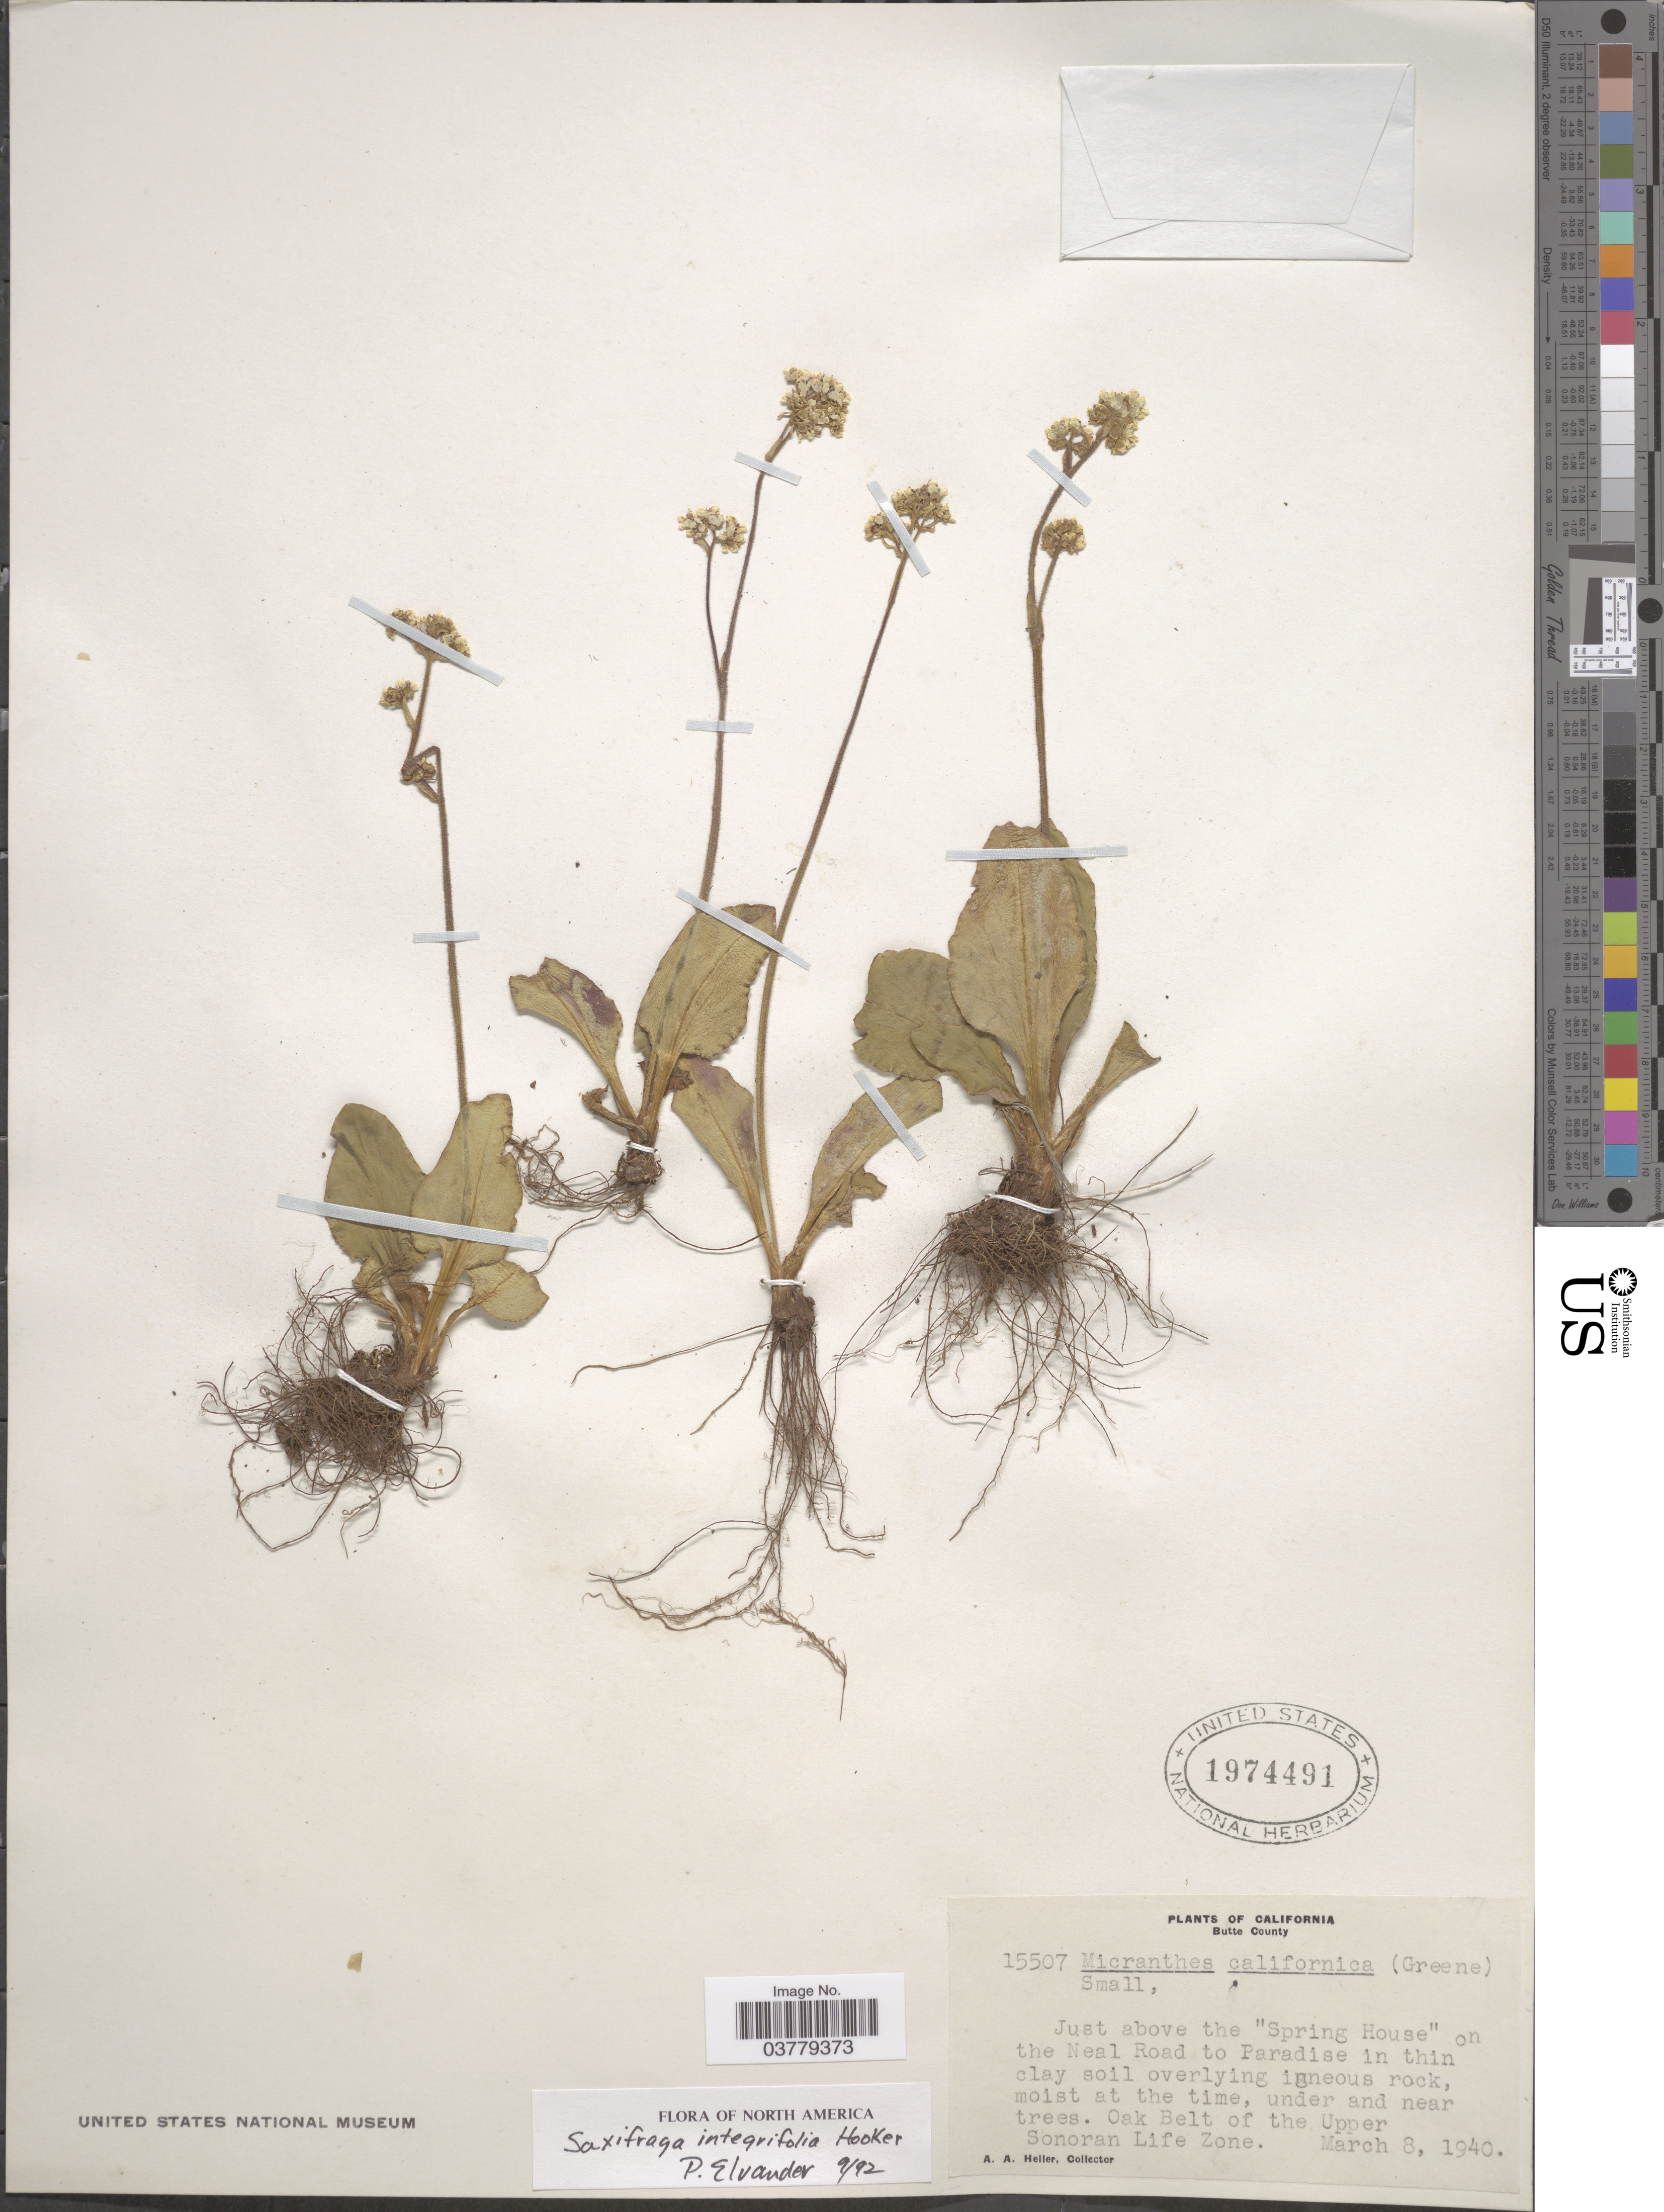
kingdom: Plantae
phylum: Tracheophyta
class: Magnoliopsida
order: Saxifragales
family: Saxifragaceae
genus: Micranthes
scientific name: Micranthes integrifolia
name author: (Hook.) Small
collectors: A. A. Heller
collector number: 15507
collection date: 1940-03-08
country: United States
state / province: California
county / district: Butte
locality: Butte County. Just above the "Spring House" on the Neal Road to Paradise. Oak Belt of the Upper Sonoran Life Zone.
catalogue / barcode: US 1974491